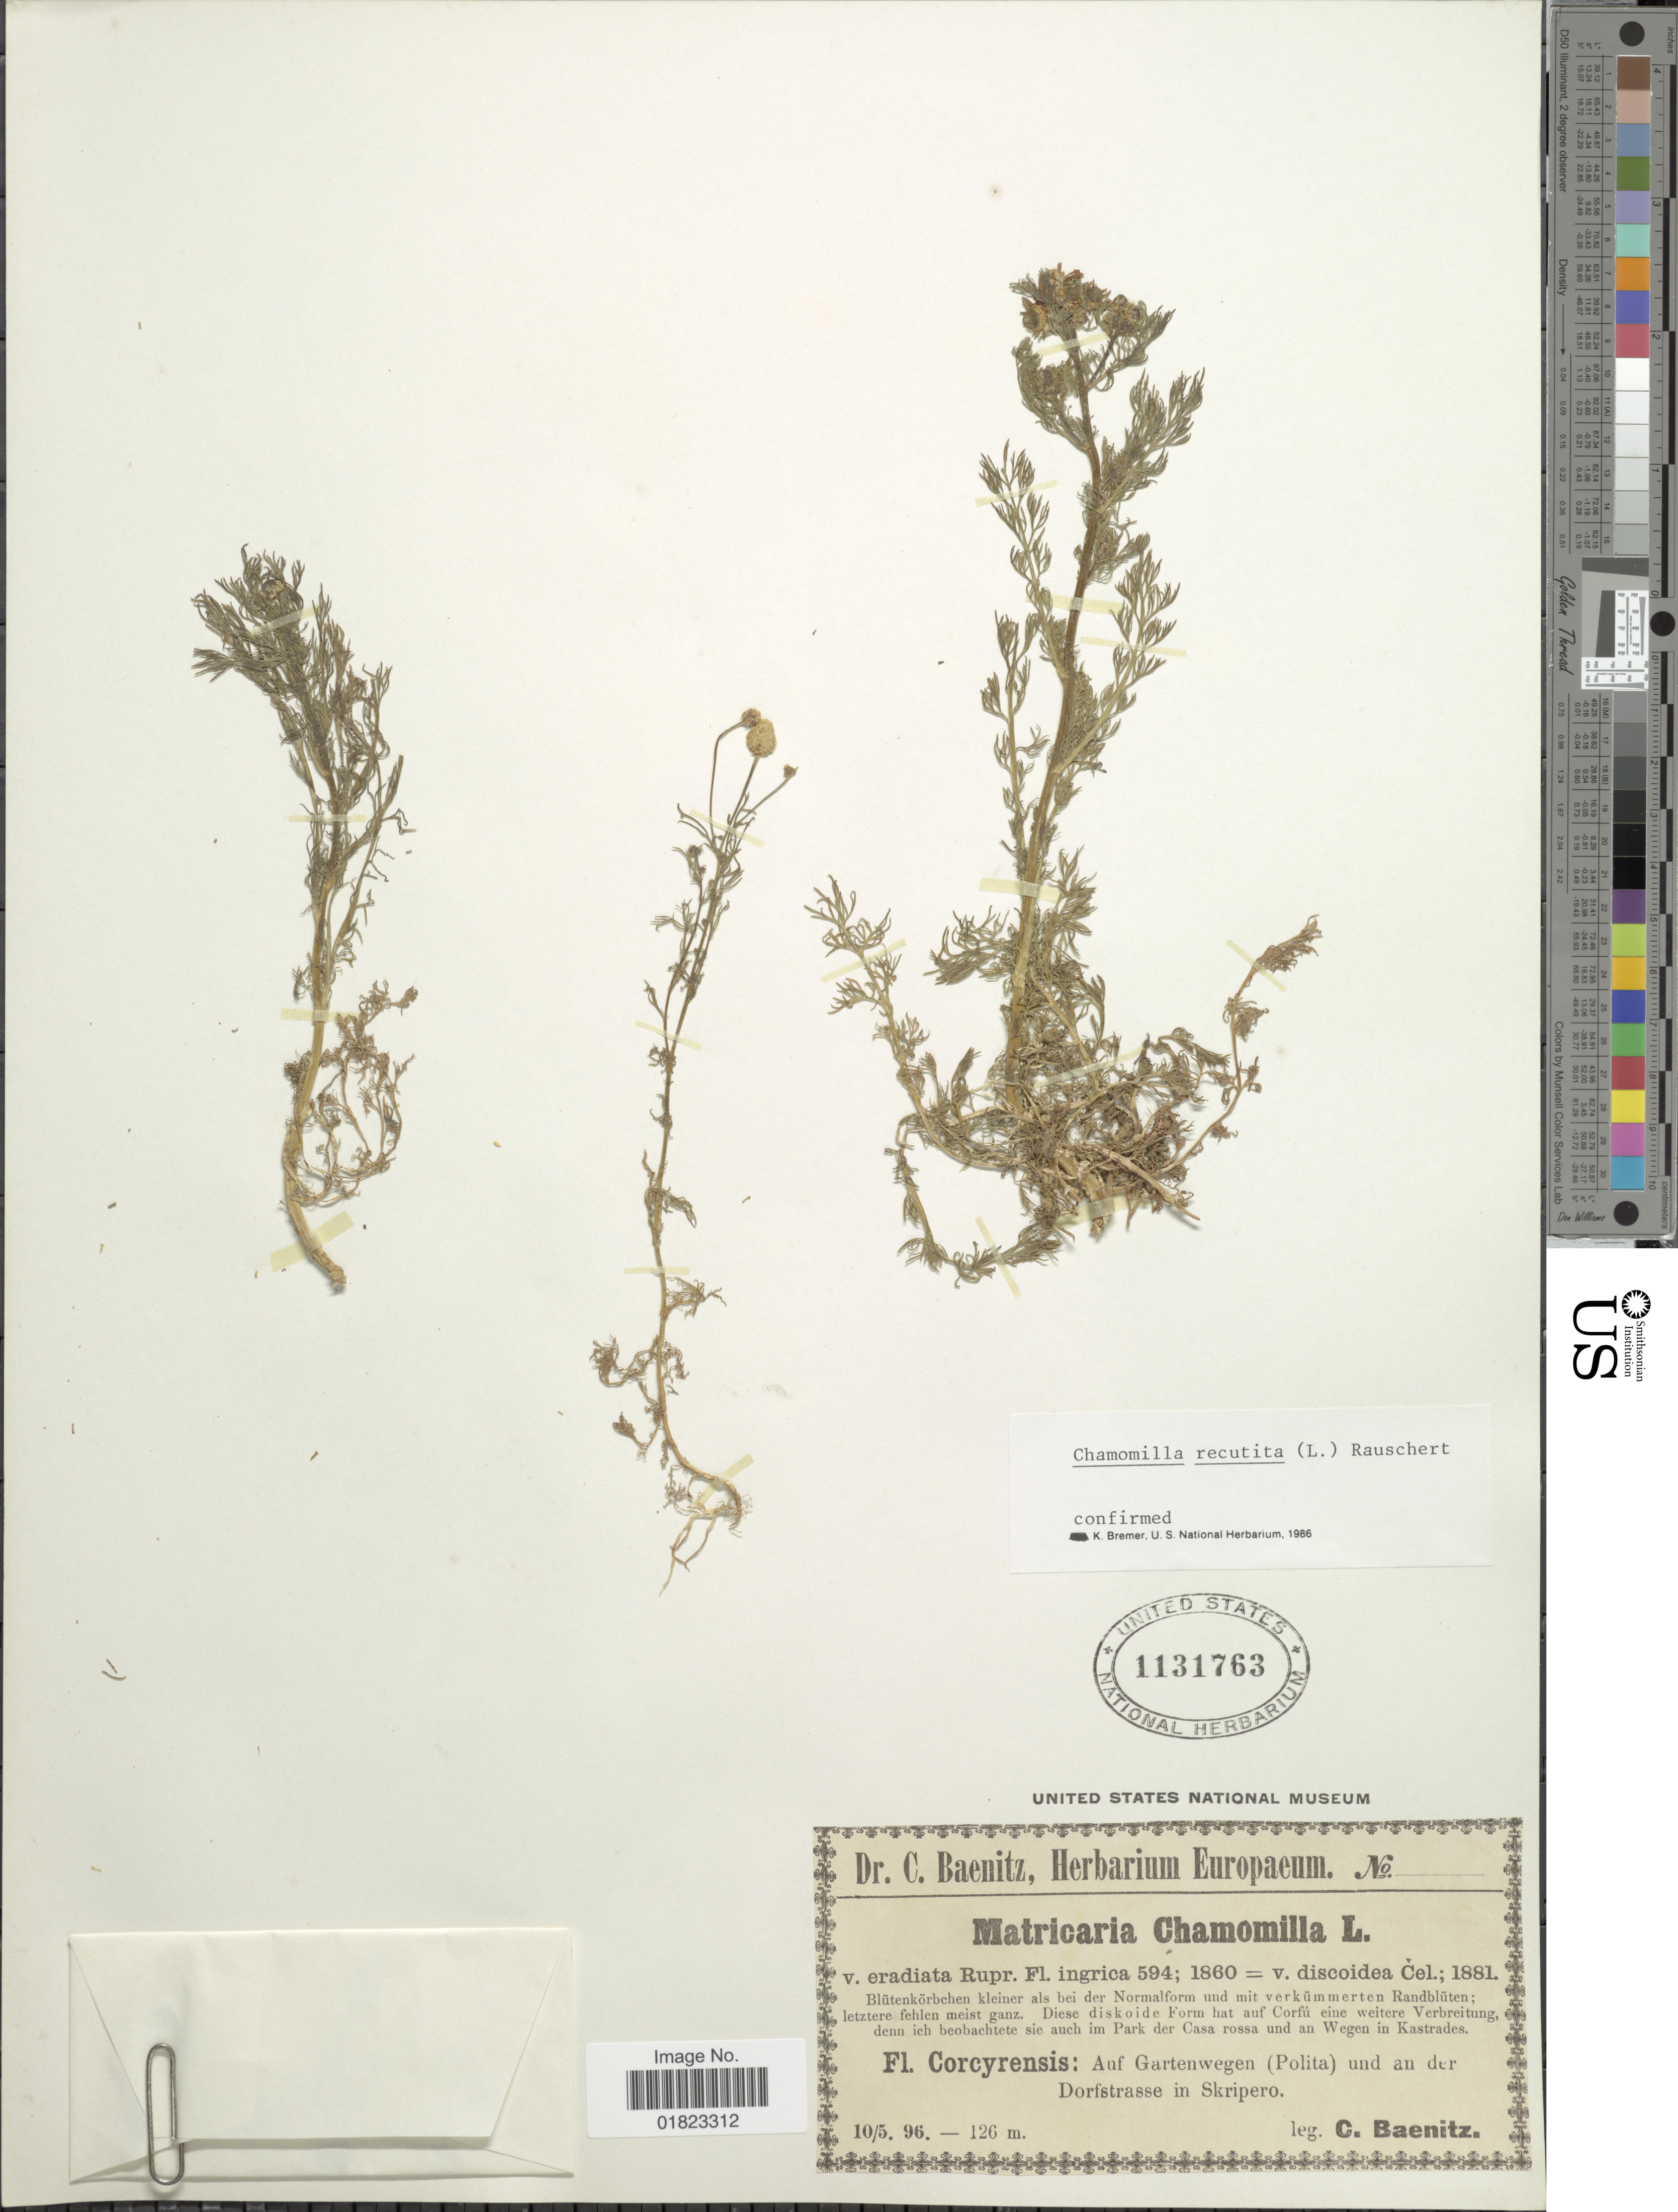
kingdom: Plantae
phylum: Tracheophyta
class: Magnoliopsida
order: Asterales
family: Asteraceae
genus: Matricaria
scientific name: Matricaria recutita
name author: L.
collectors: C. G. Baenitz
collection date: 1896-05-10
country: Germany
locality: Corcyrensis: Auf Gartenwegen (Polita) und an der Dorfstrasse in Skripero.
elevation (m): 126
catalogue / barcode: US 1131763